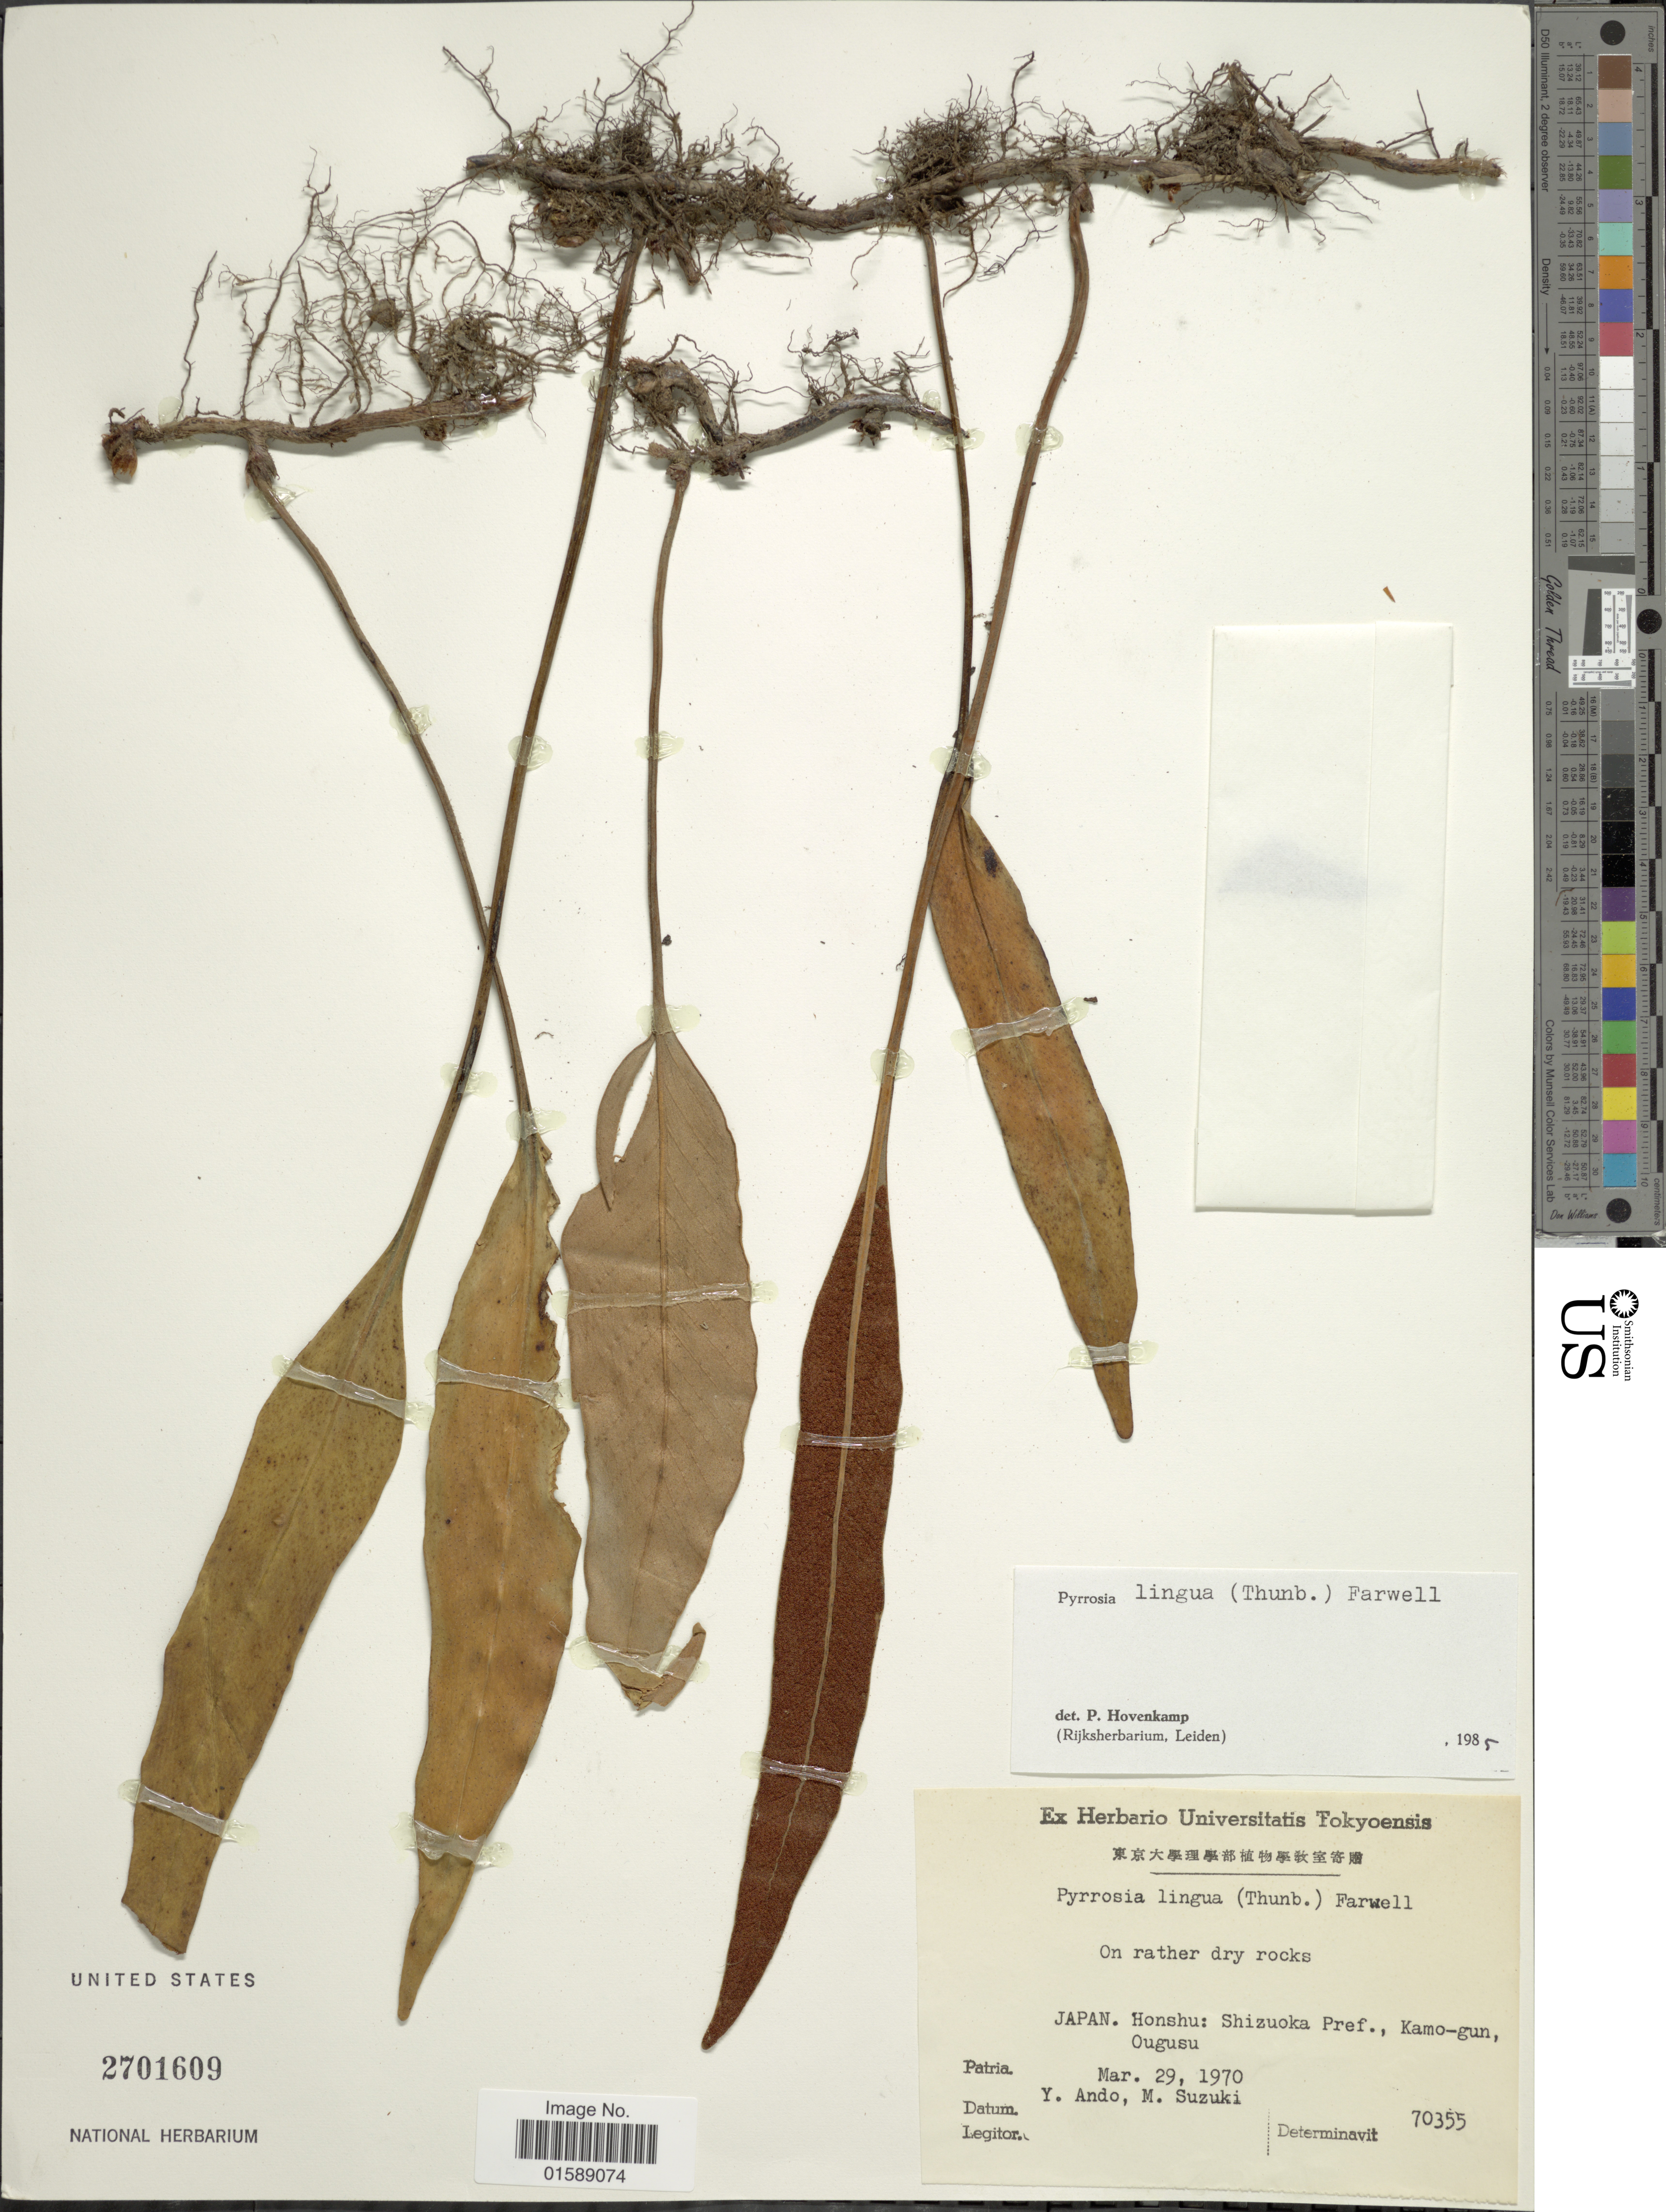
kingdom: Plantae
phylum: Tracheophyta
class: Polypodiopsida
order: Polypodiales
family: Polypodiaceae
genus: Pyrrosia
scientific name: Pyrrosia lingua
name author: (Thurb.) Farw.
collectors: Y. Ando & M. Suzuki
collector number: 70355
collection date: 1970-03-29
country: Japan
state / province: Sizuoka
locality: Honshu: Shizuoka Pref., Kamo-gun, Ougusu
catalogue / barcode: US 2701609